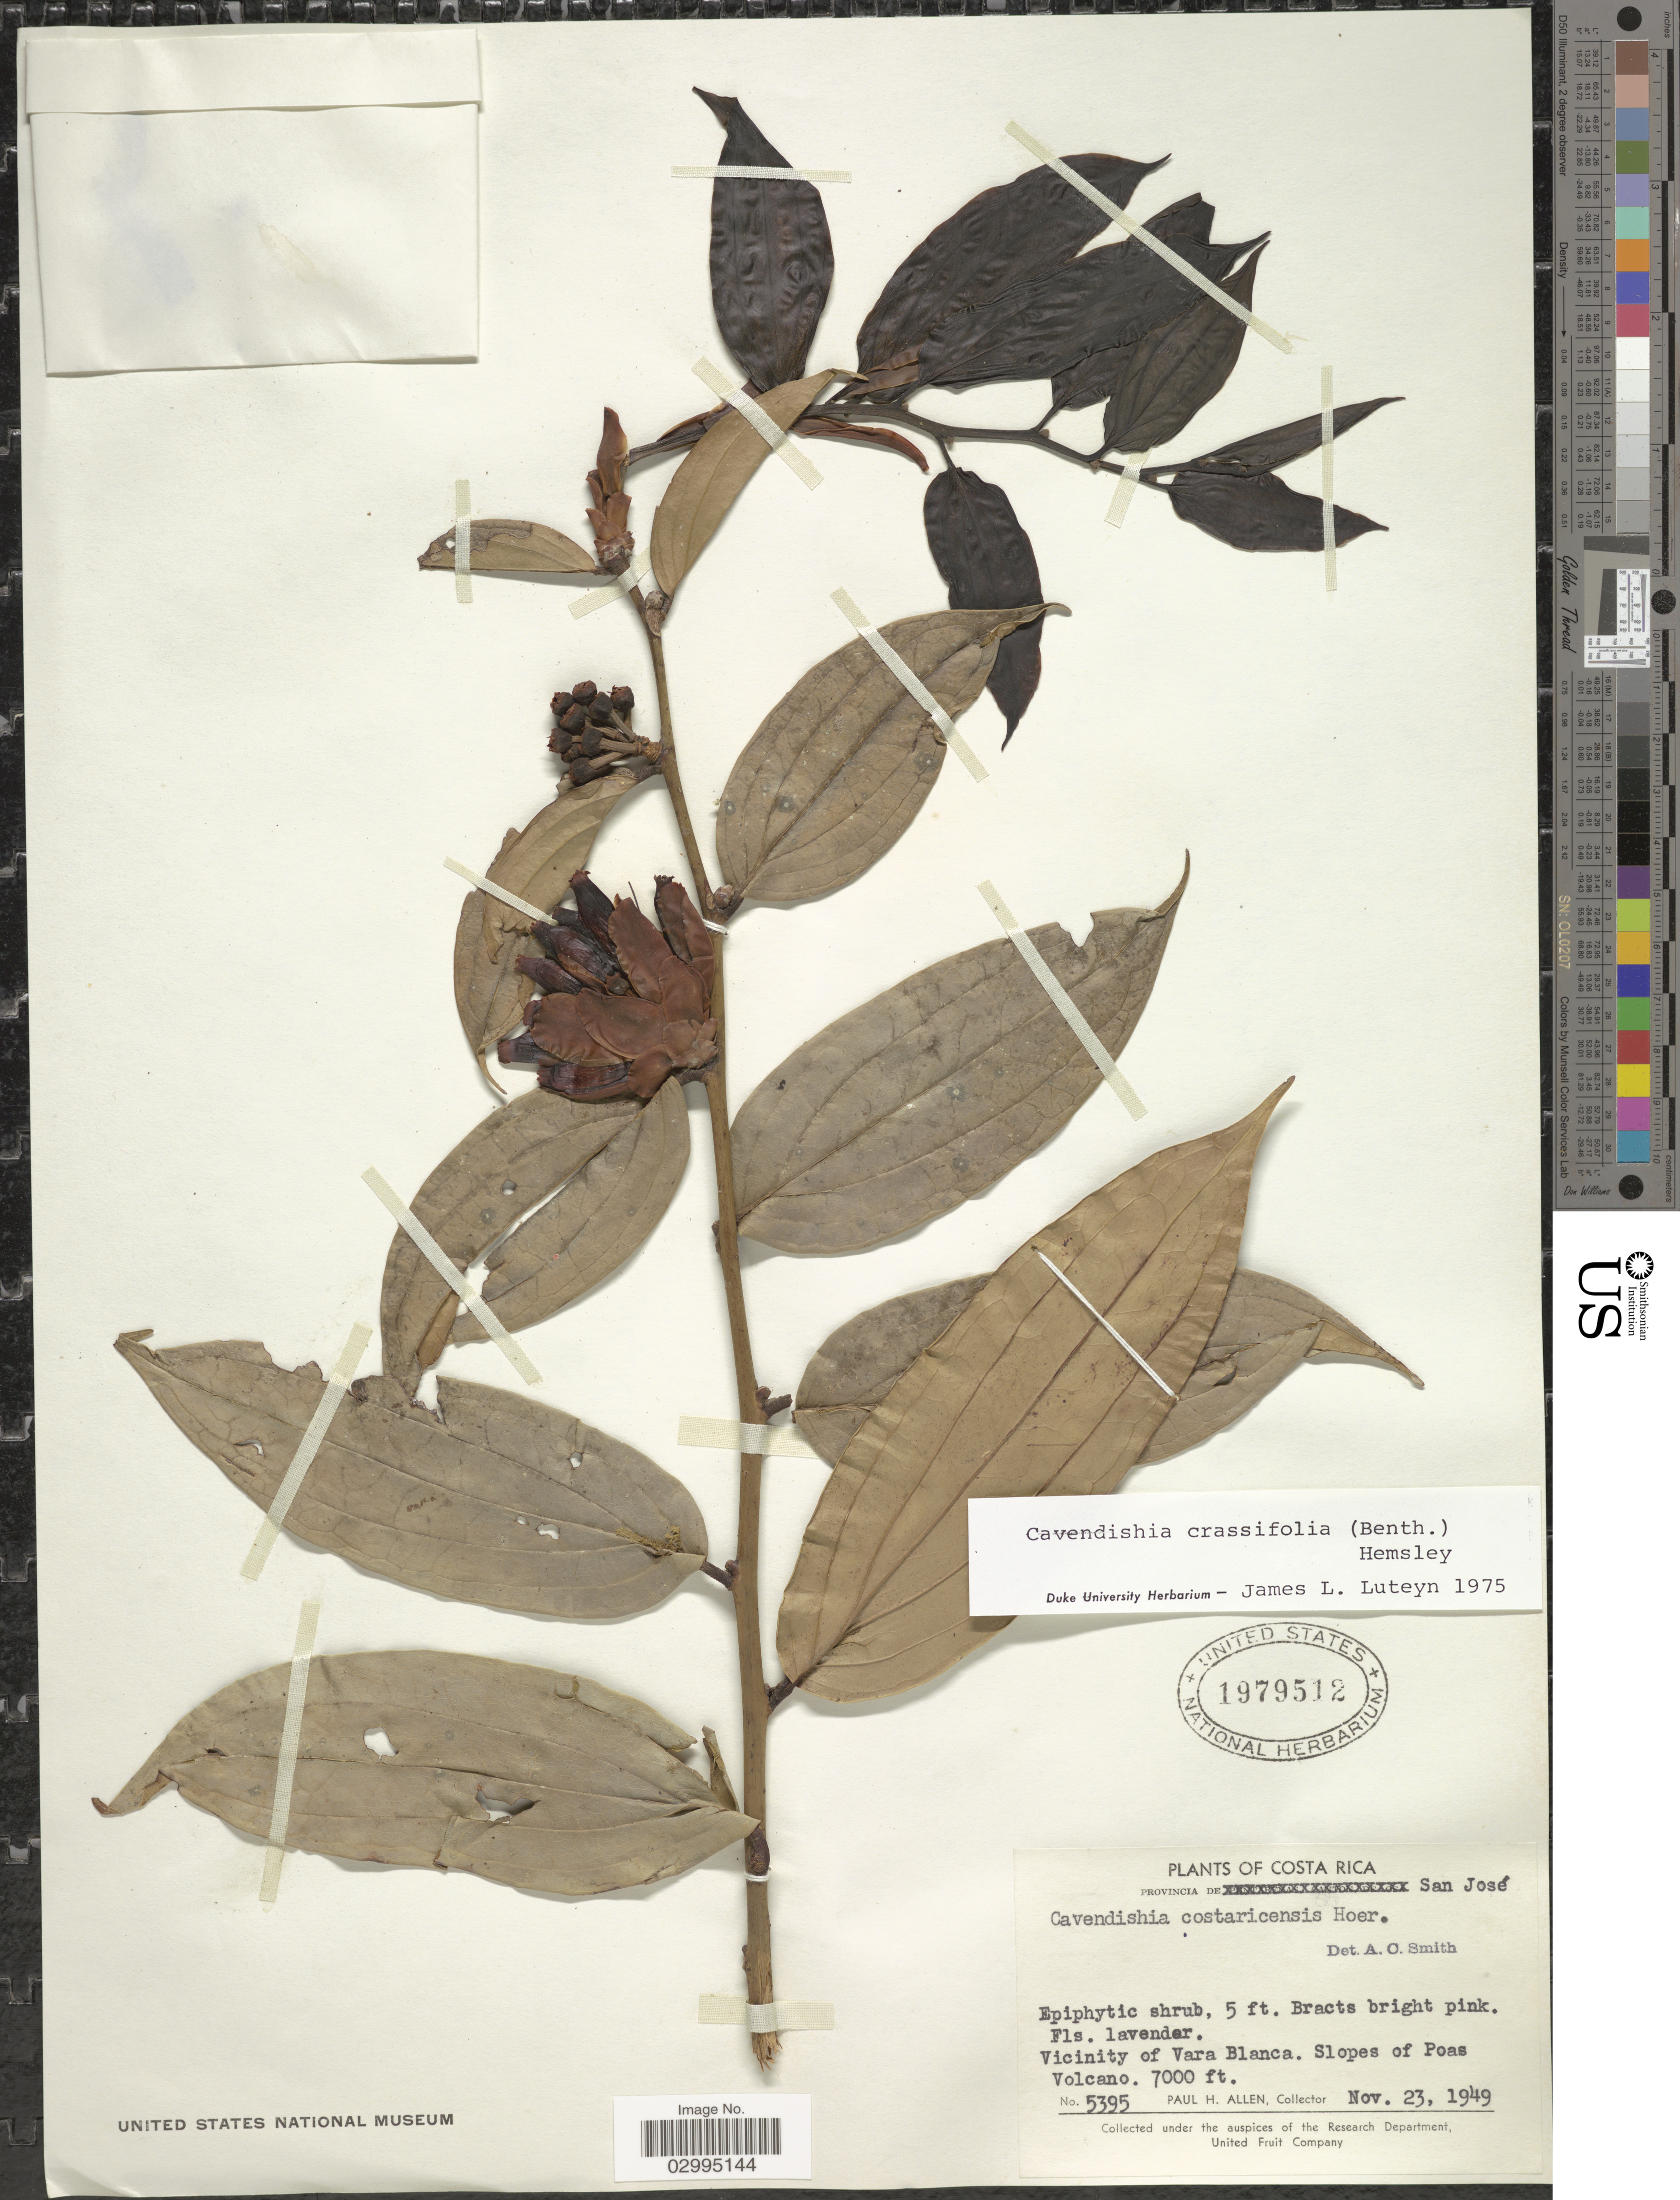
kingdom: Plantae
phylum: Tracheophyta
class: Magnoliopsida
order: Ericales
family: Ericaceae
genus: Cavendishia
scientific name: Cavendishia crassifolia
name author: (Benth.) Hemsl.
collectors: P. H. Allen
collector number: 5395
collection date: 1949-11-23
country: Costa Rica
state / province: San José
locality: Provincia de San José. Vicinity of Vara Blanca. Slopes of Poas Volcano.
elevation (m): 2134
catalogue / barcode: US 1979512